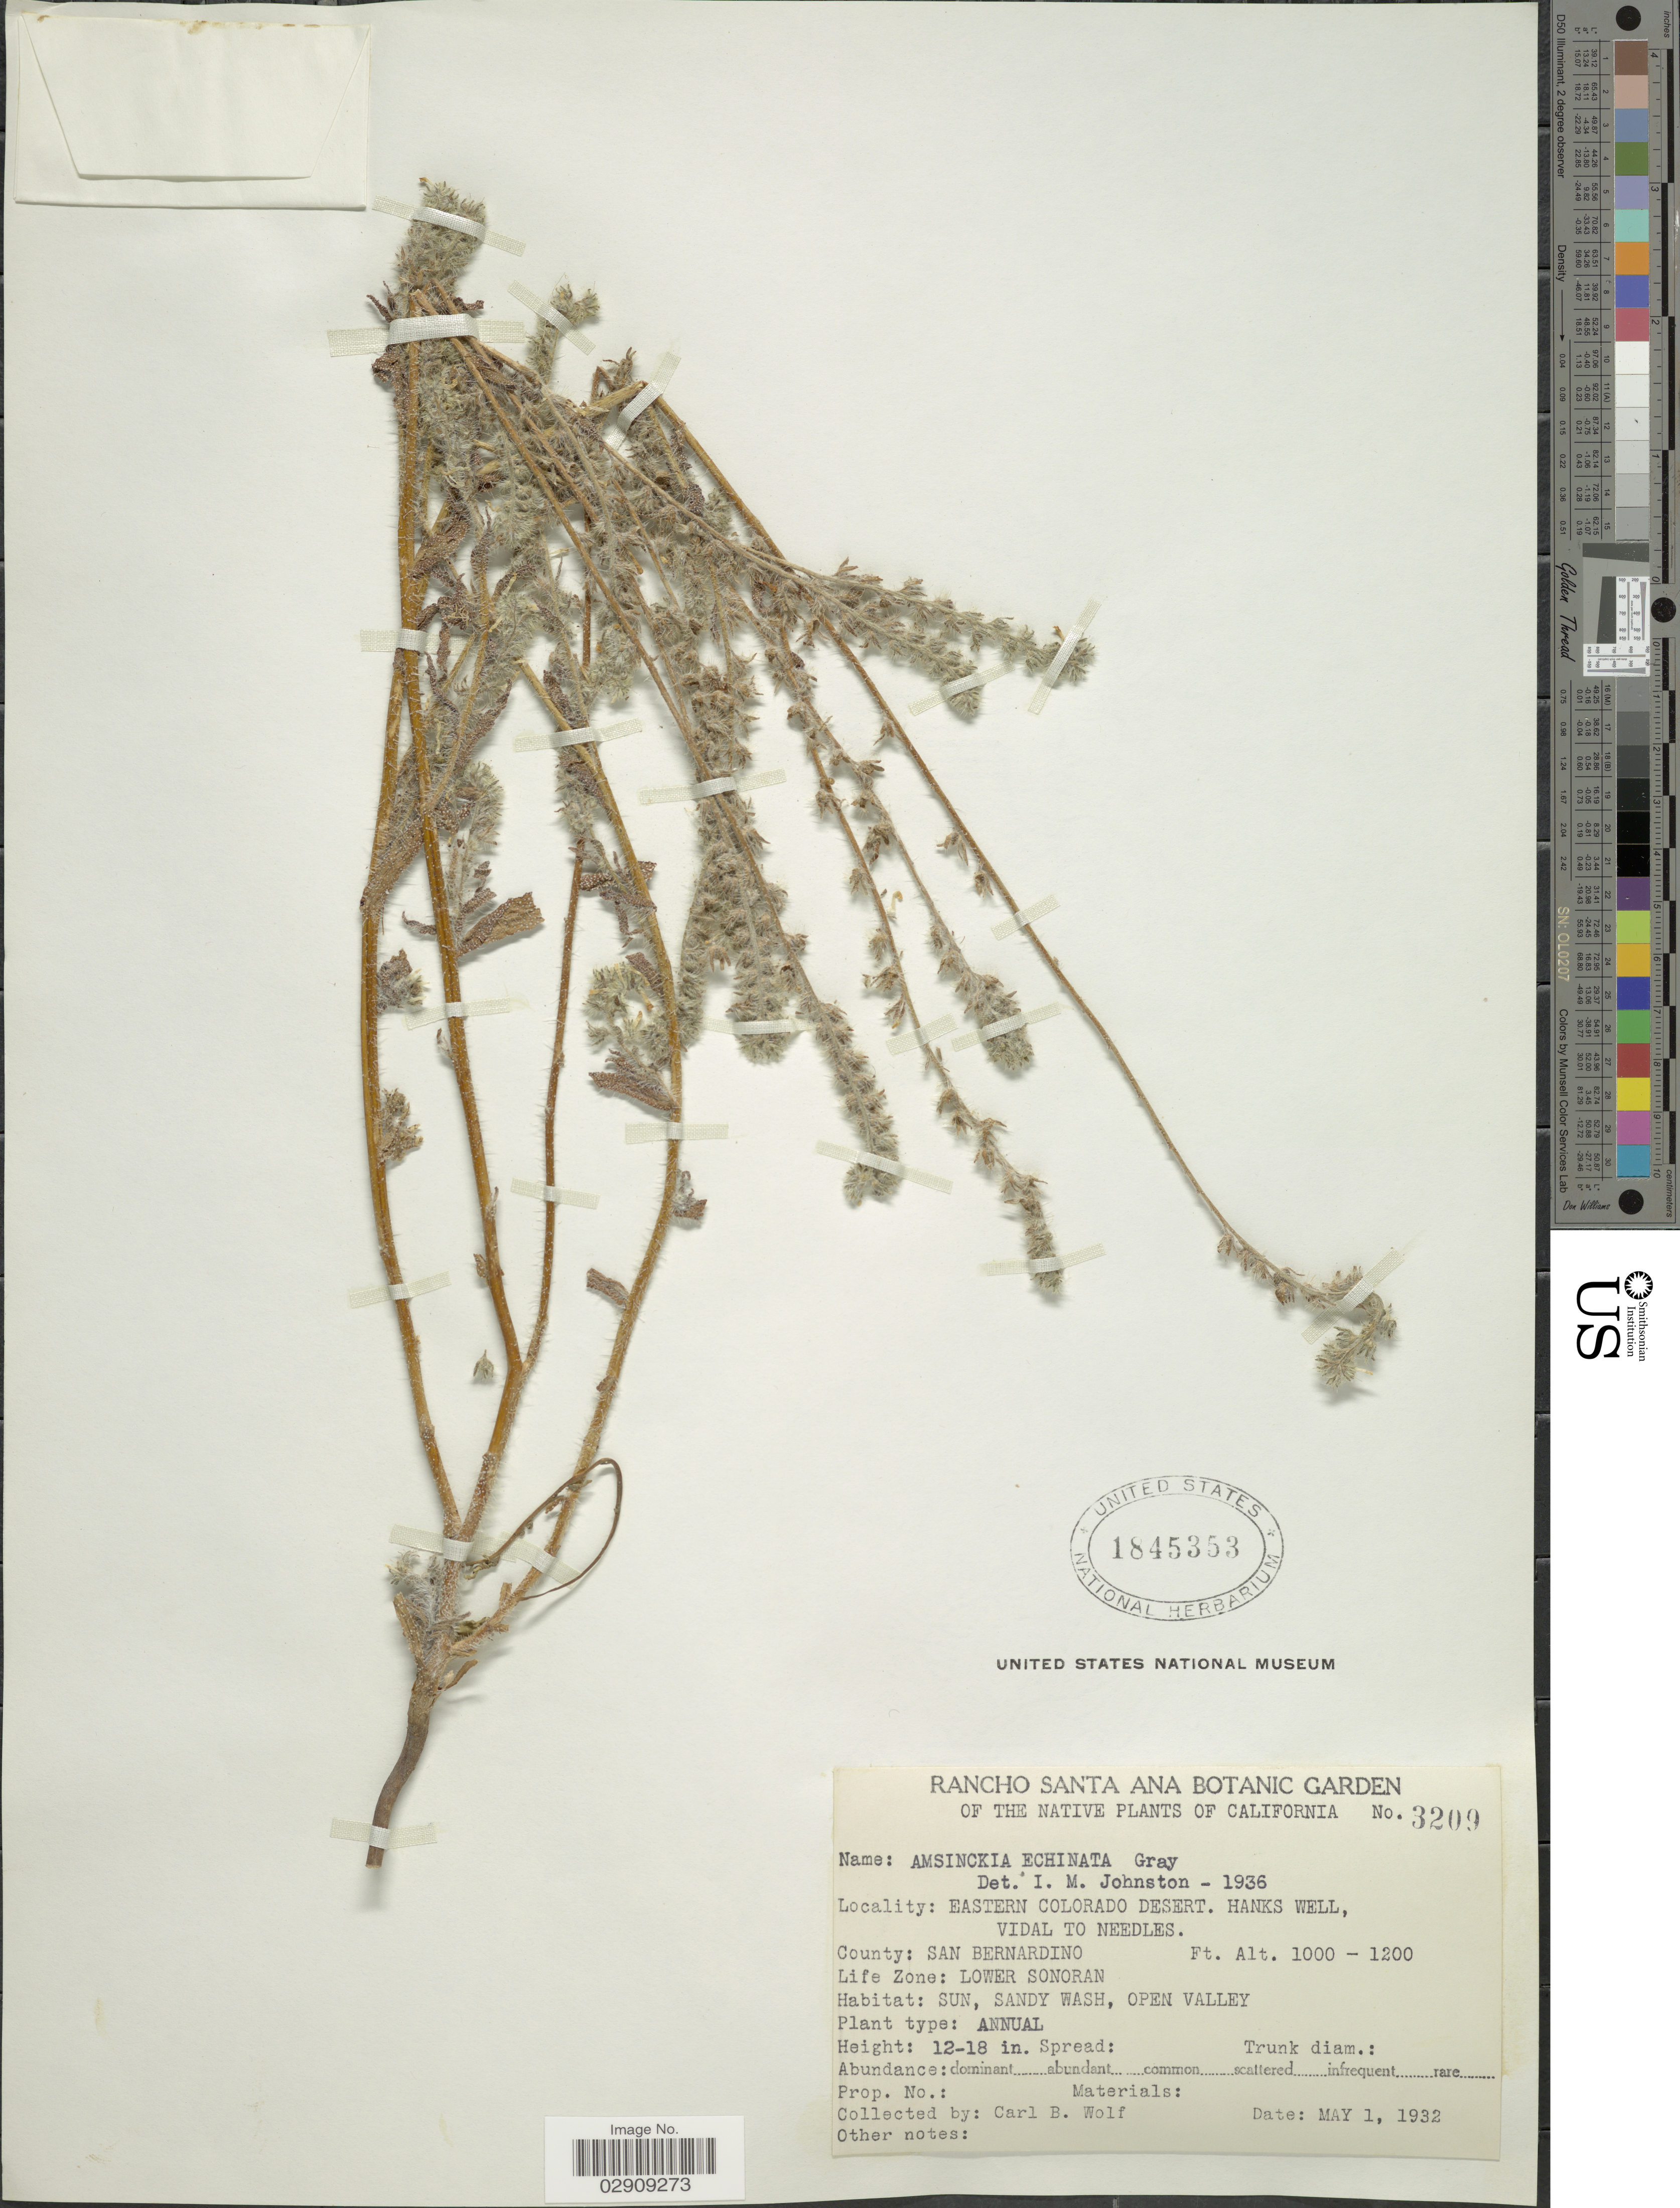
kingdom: Plantae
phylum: Tracheophyta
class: Magnoliopsida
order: Boraginales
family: Boraginaceae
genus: Amsinckia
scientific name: Amsinckia menziesii var. intermedia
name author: (Fisch. & C.A. Mey.) Ganders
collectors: C. B. Wolf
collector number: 3209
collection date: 1932-05-01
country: United States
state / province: California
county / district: San Bernardino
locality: Eastern Colorado Desert. Hanks Well, Vidal to Needles. County: San Bernardino. Life Zone: Lower Sonoran.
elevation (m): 305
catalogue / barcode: US 1845353